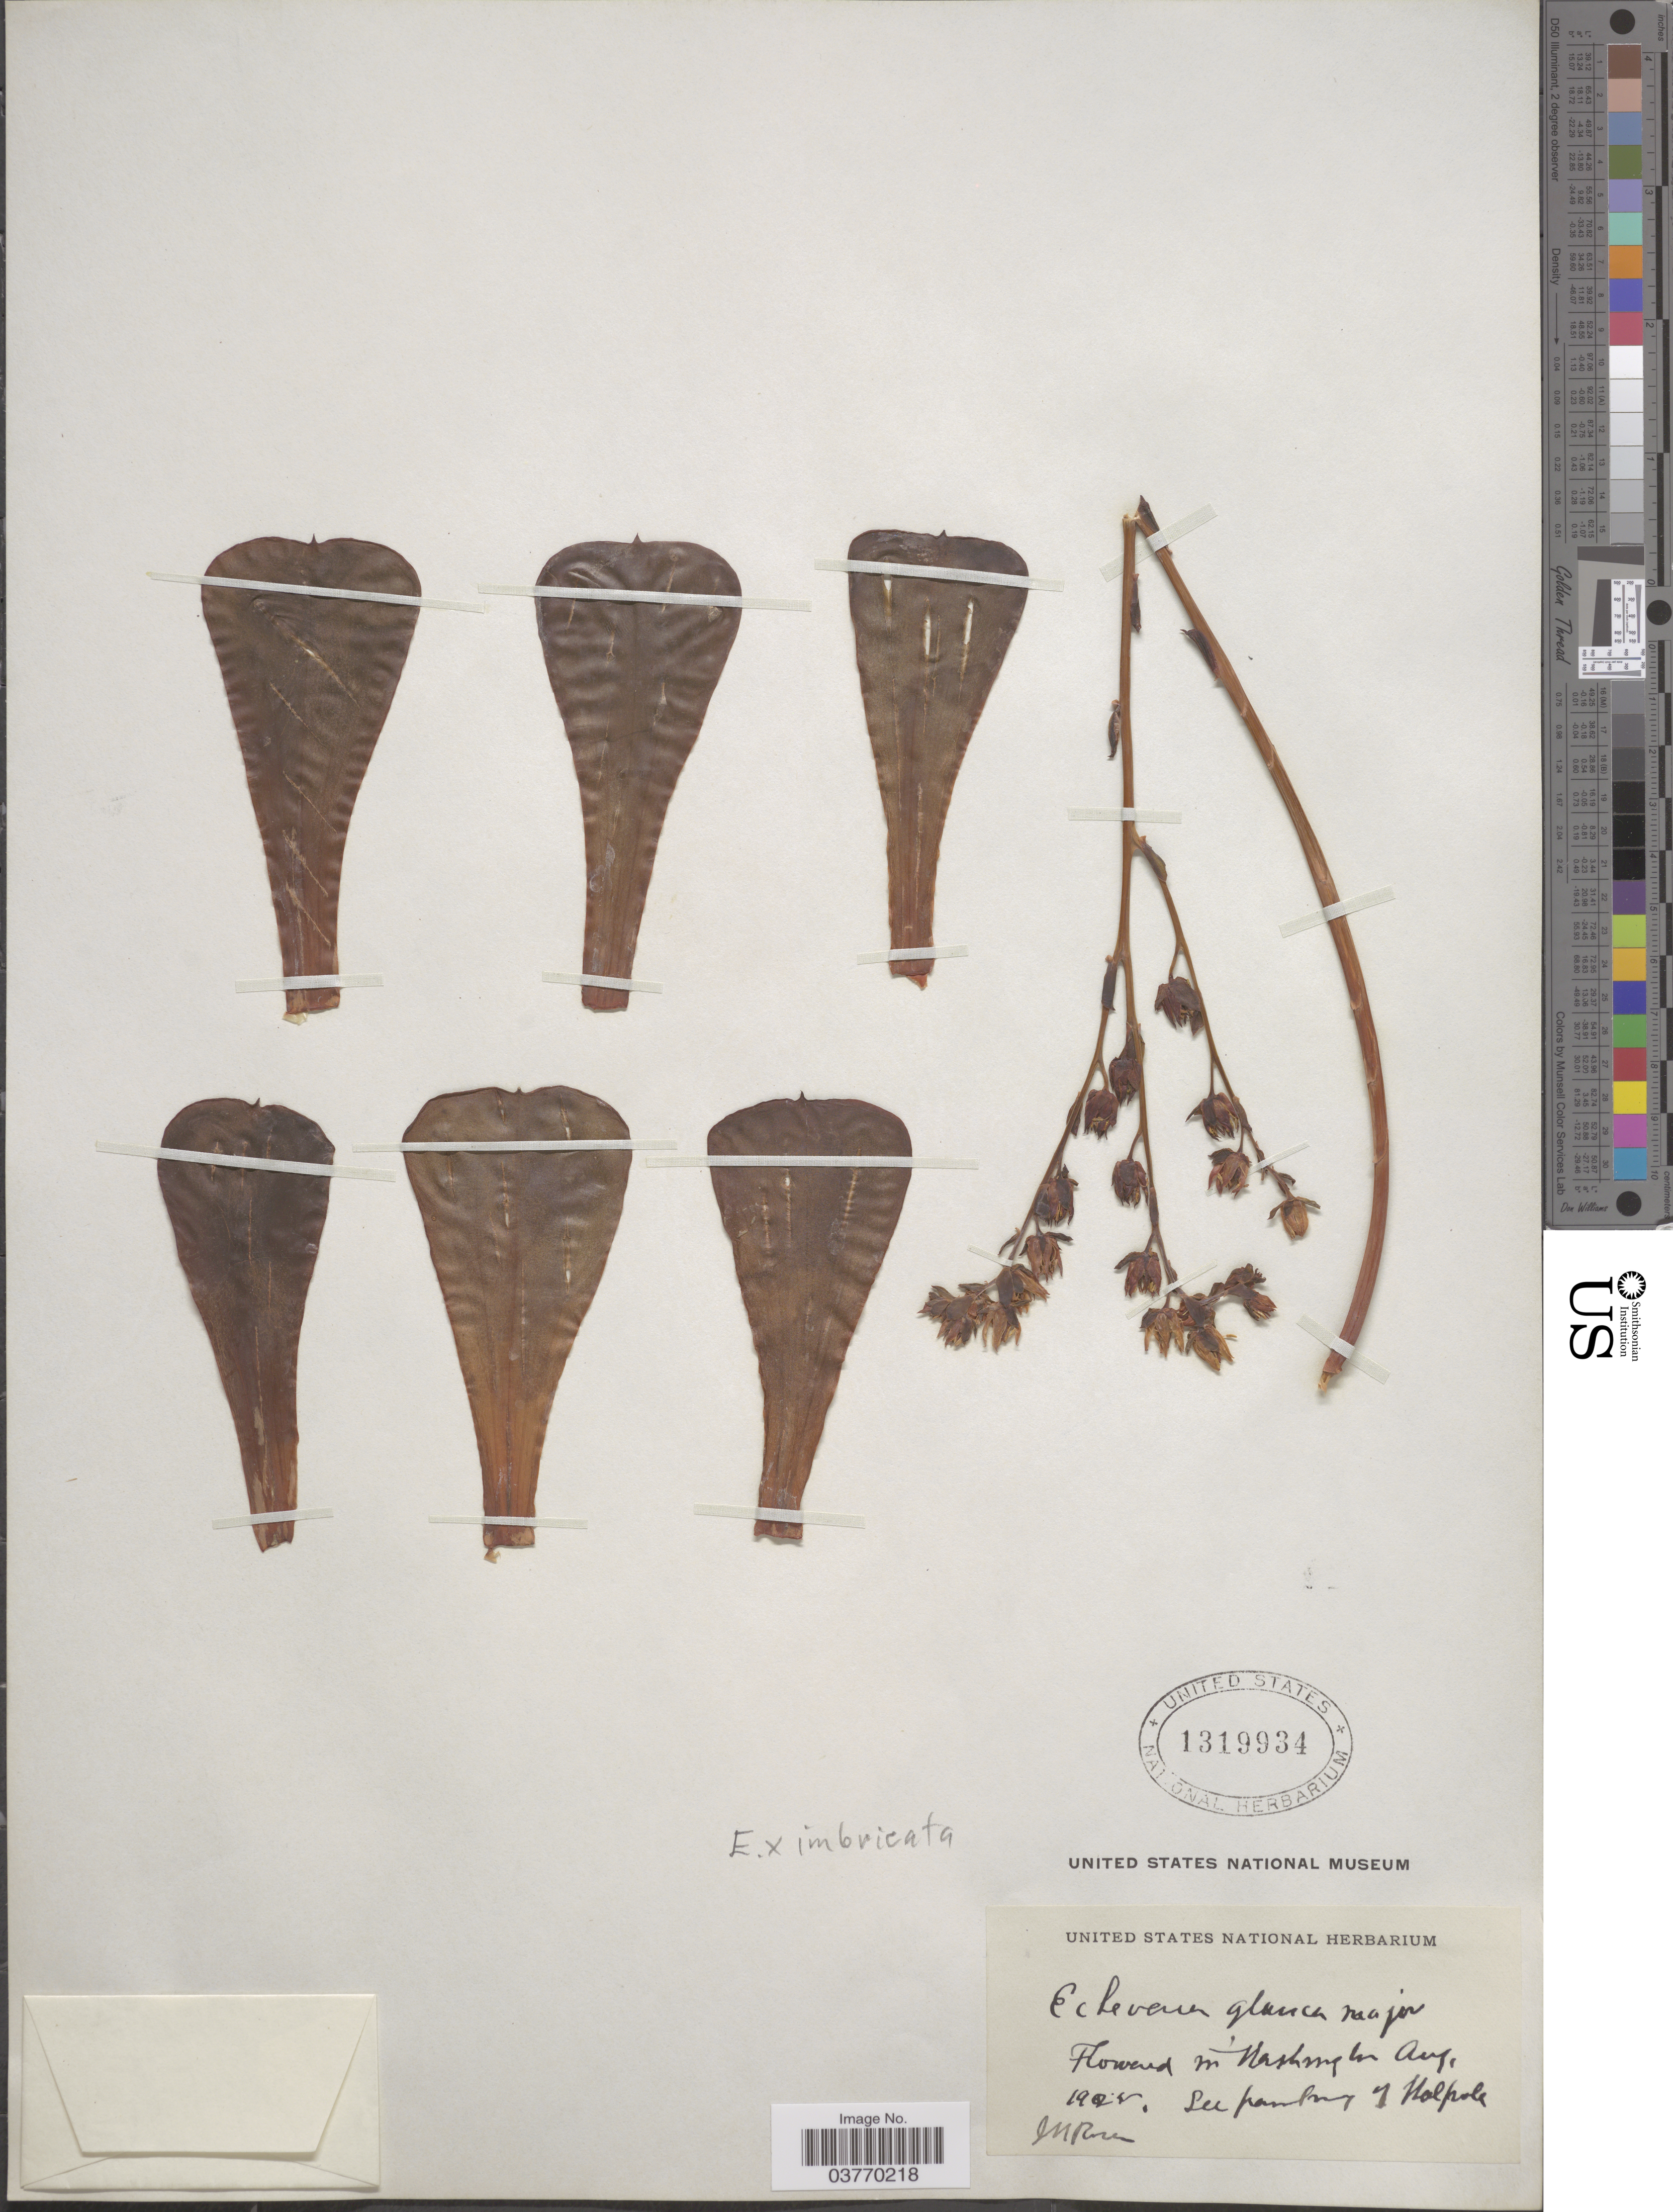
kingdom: Plantae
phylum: Tracheophyta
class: Magnoliopsida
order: Saxifragales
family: Crassulaceae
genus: Echeveria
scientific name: Echeveria x imbricata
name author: Deleuil ex É. Morren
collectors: J. N. Rose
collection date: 1904-08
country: United States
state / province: Washington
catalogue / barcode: US 1319934